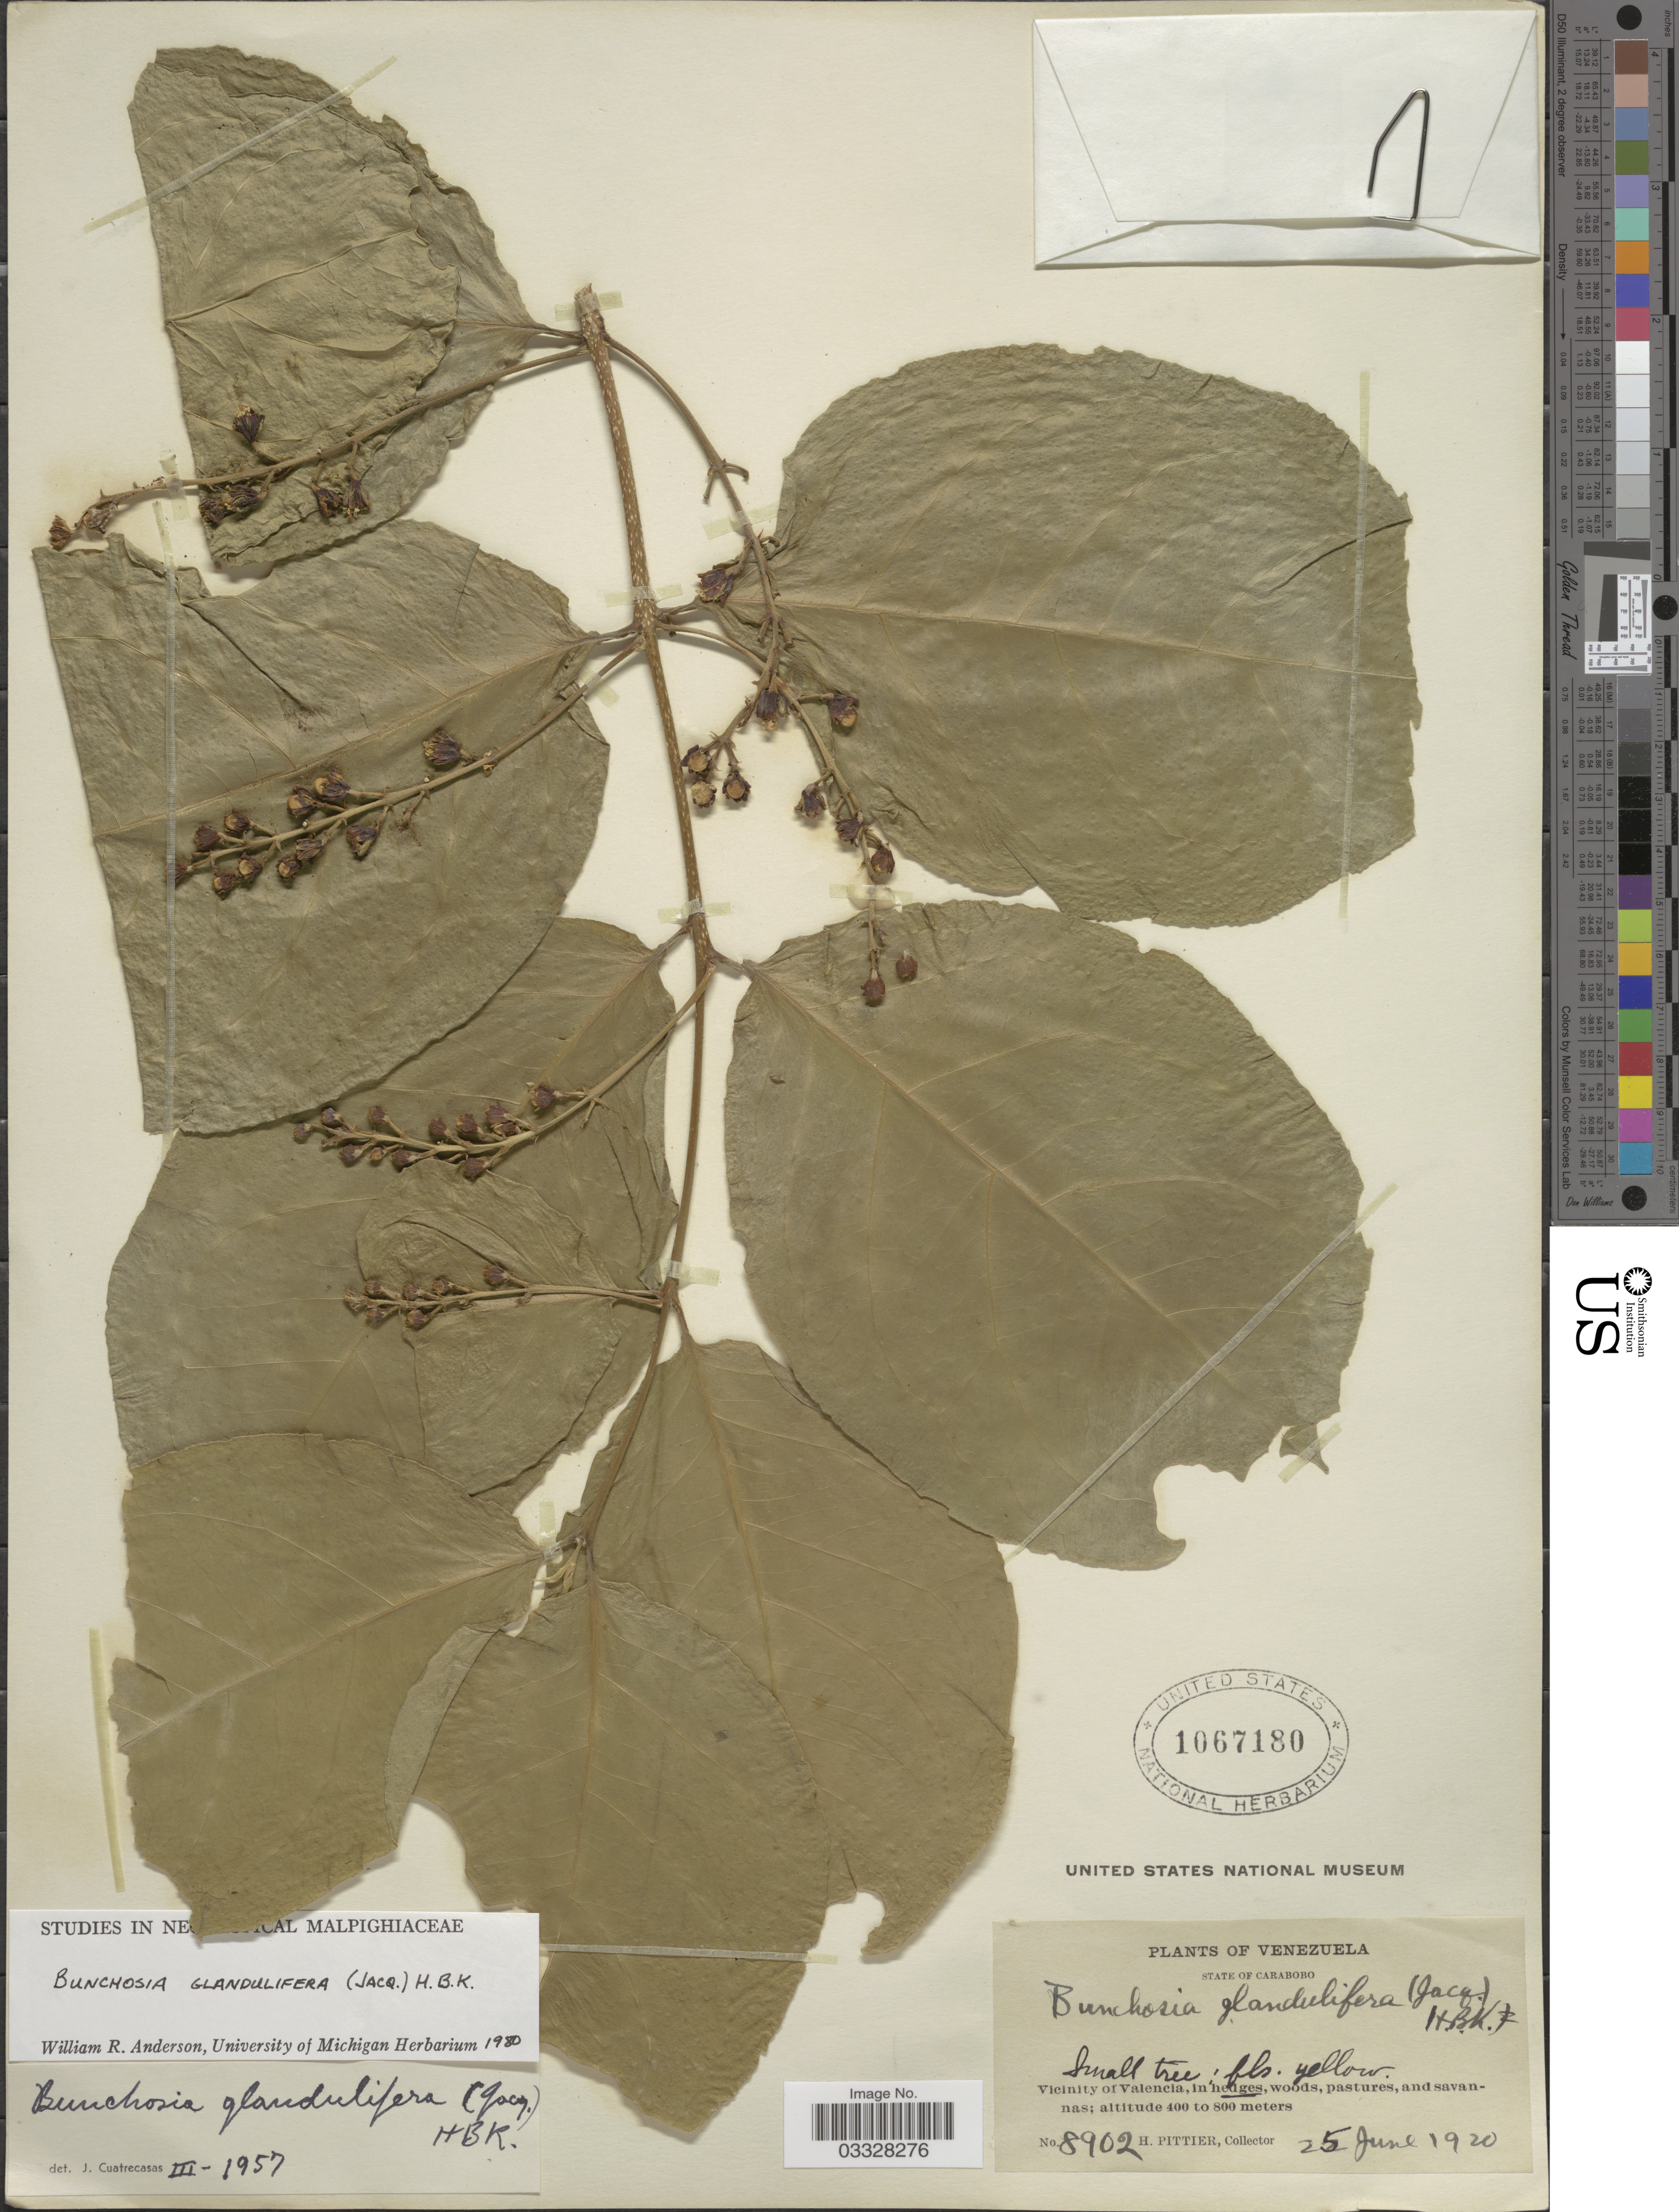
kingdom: Plantae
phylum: Tracheophyta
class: Magnoliopsida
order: Malpighiales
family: Malpighiaceae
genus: Bunchosia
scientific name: Bunchosia glandulifera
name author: (Jacq.) Kunth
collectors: H. F. Pittier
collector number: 8902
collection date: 1920-06-25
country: Venezuela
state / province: Carabobo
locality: Vicinity of Valencia.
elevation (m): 400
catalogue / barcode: US 1067180